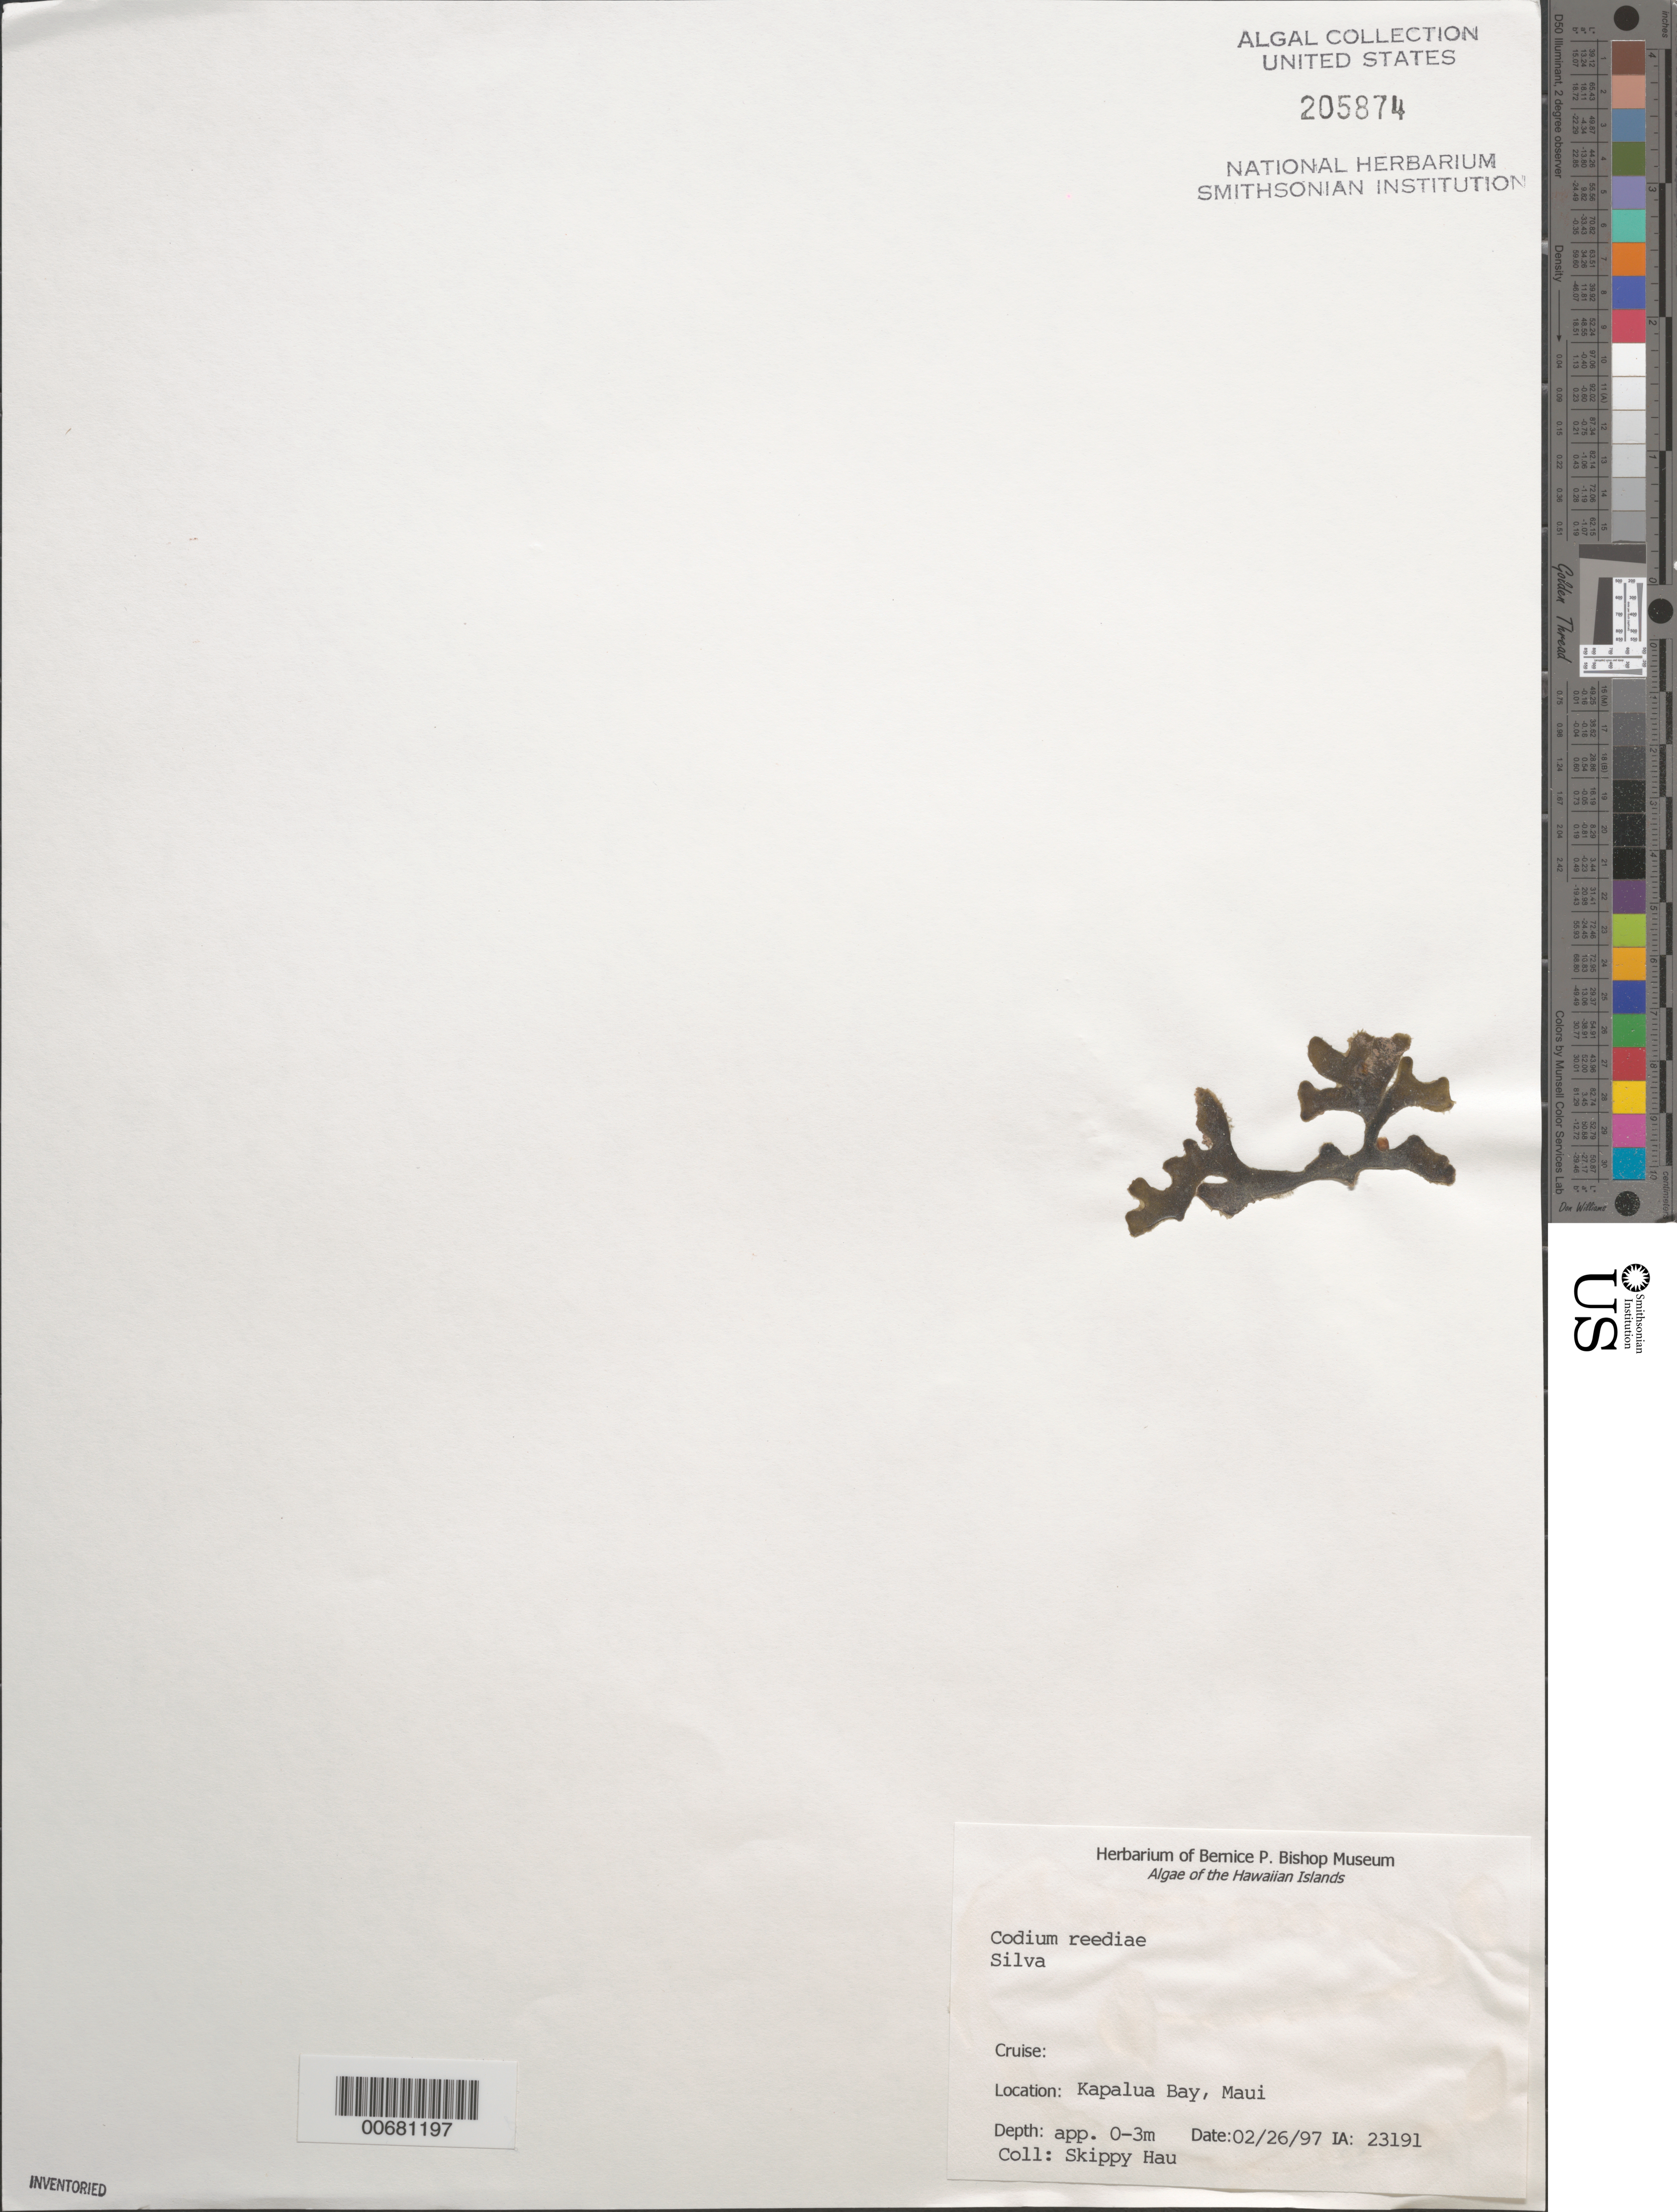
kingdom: Plantae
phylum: Chlorophyta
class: Ulvophyceae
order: Bryopsidales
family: Codiaceae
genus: Codium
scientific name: Codium reediae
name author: P.C. Silva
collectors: S. Hau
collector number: IAA 23191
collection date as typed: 26 Feb 1997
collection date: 1997-02-26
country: United States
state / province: Hawaii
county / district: Maui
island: Maui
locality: Kapalua Bay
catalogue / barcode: US 205874